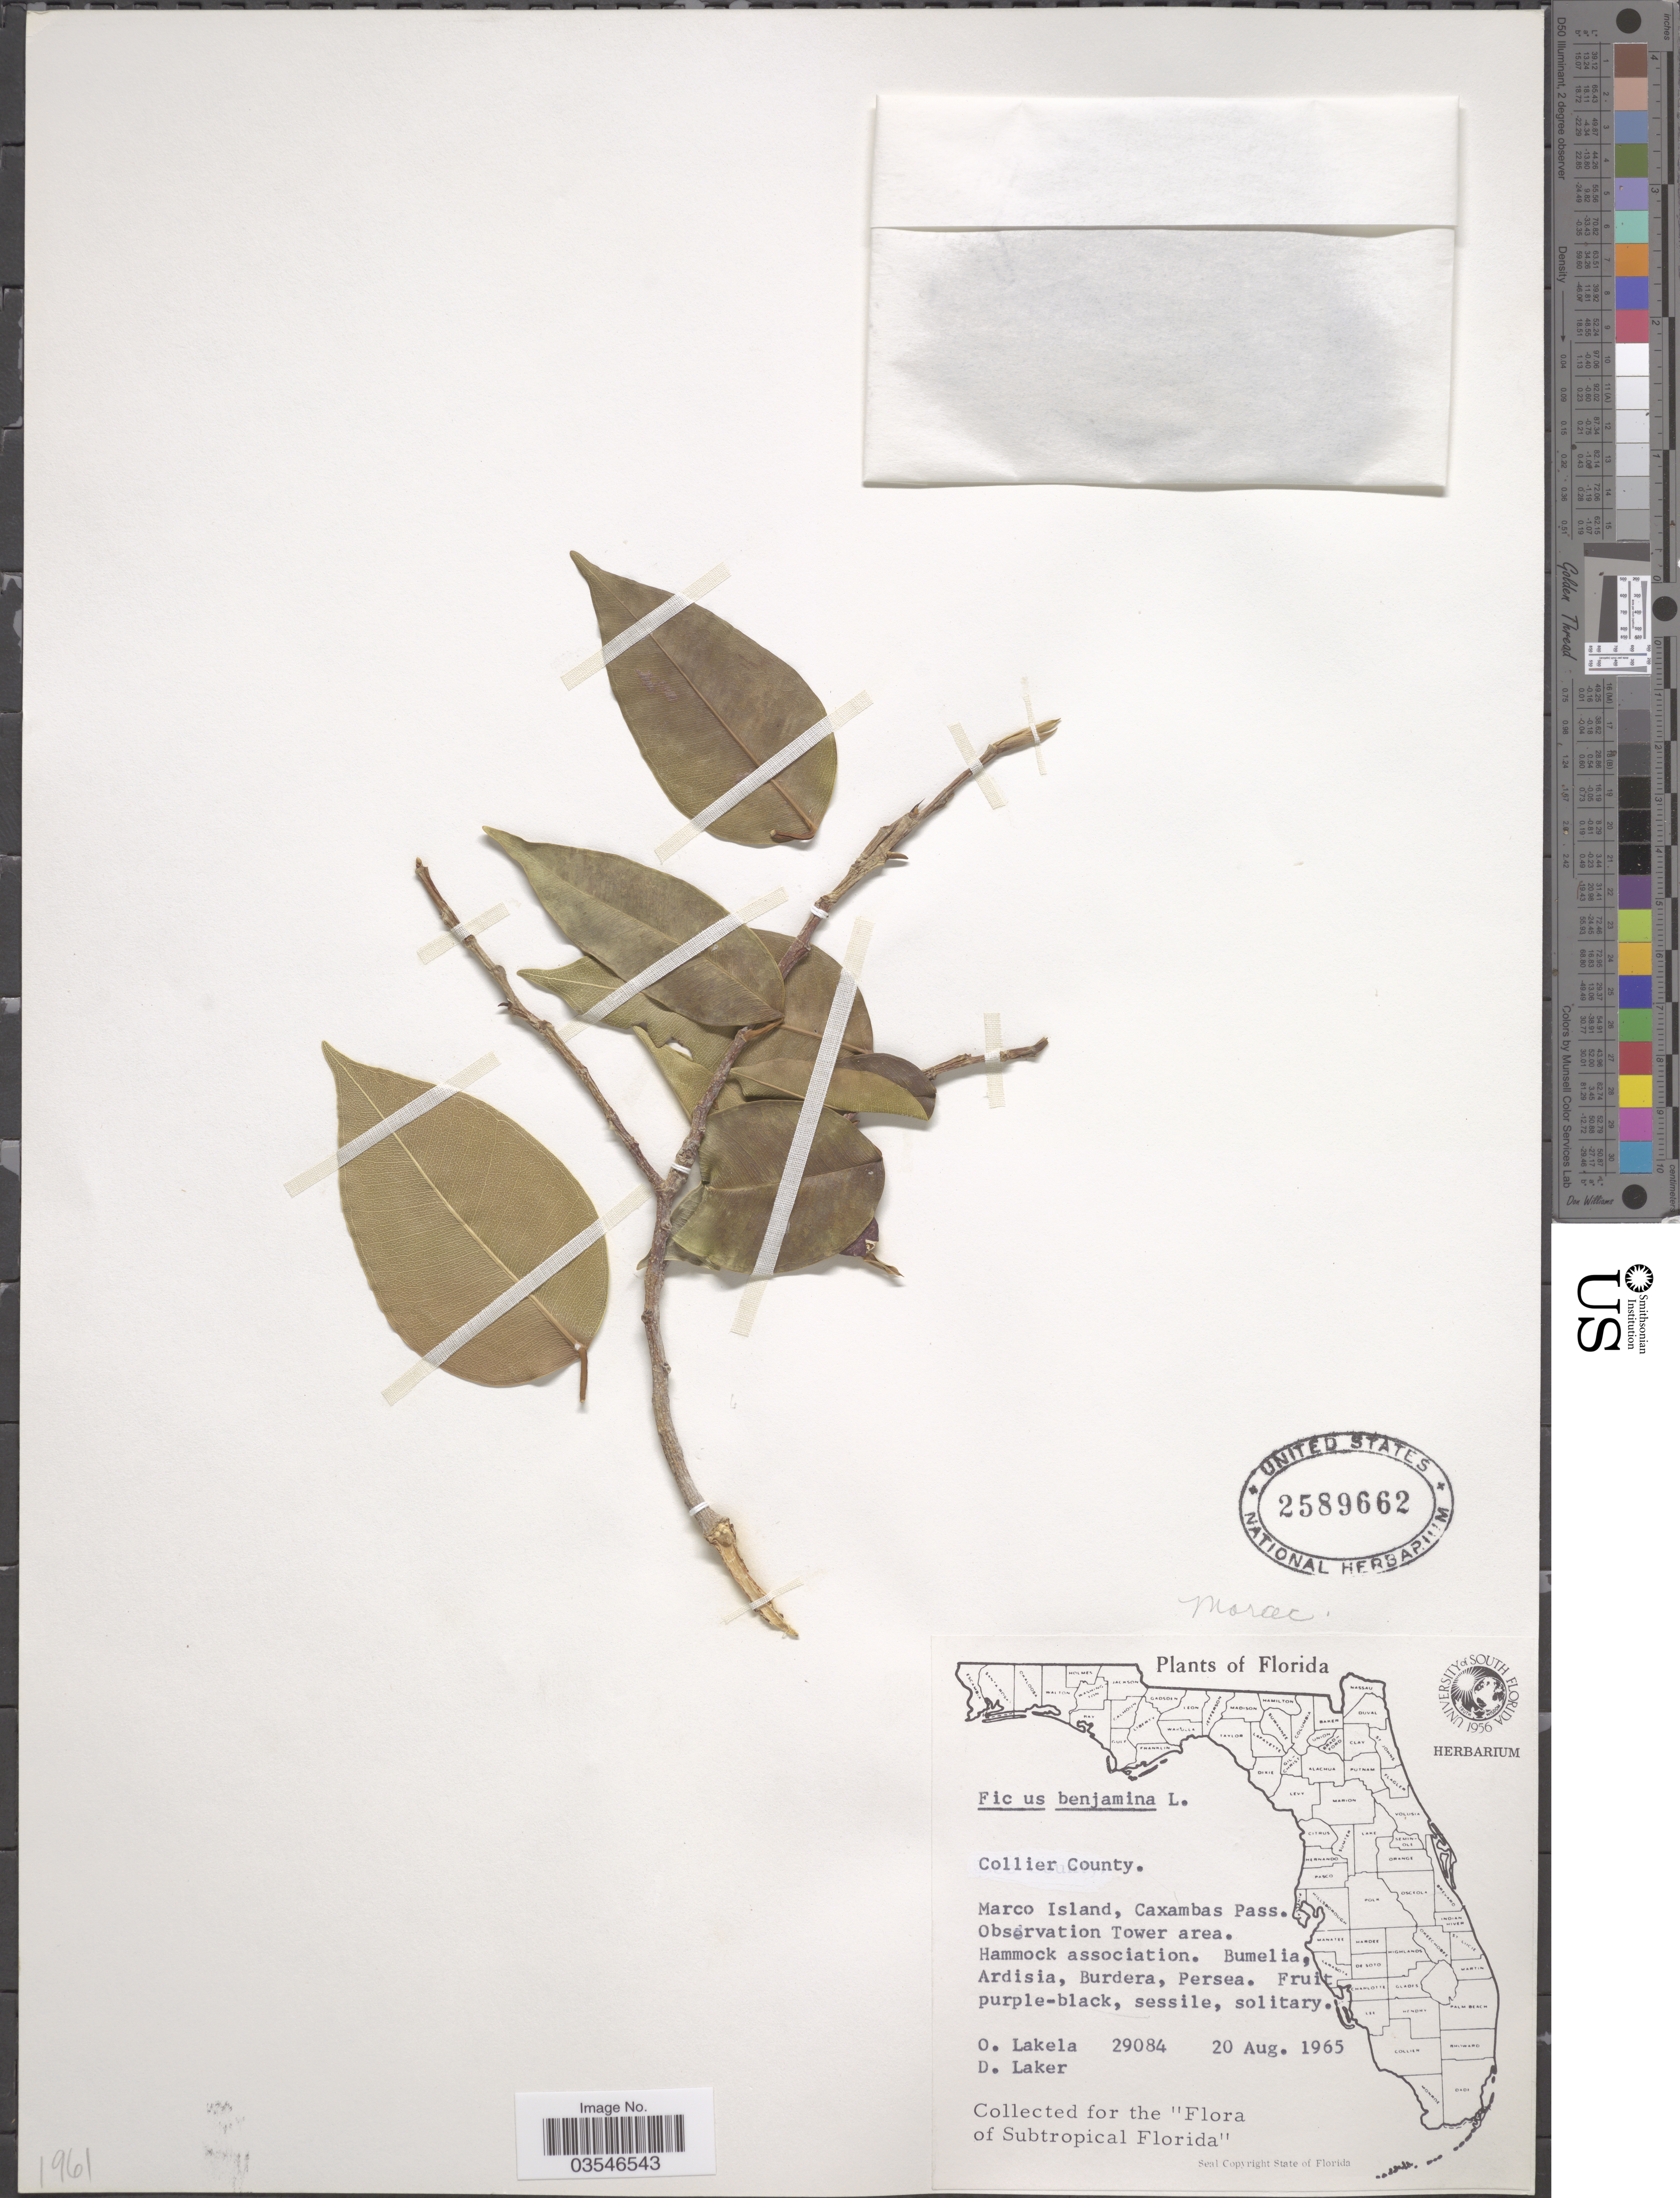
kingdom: Plantae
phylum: Tracheophyta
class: Magnoliopsida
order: Rosales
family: Moraceae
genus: Ficus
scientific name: Ficus benjamina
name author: L.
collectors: O. Lakela & D. Laker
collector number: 29084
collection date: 1965-08-20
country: United States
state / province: Florida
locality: Collier County. Marco Island, Caxambas Pass. Observation Tower area. Hammock association. Subtropical Florida.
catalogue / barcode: US 2589662